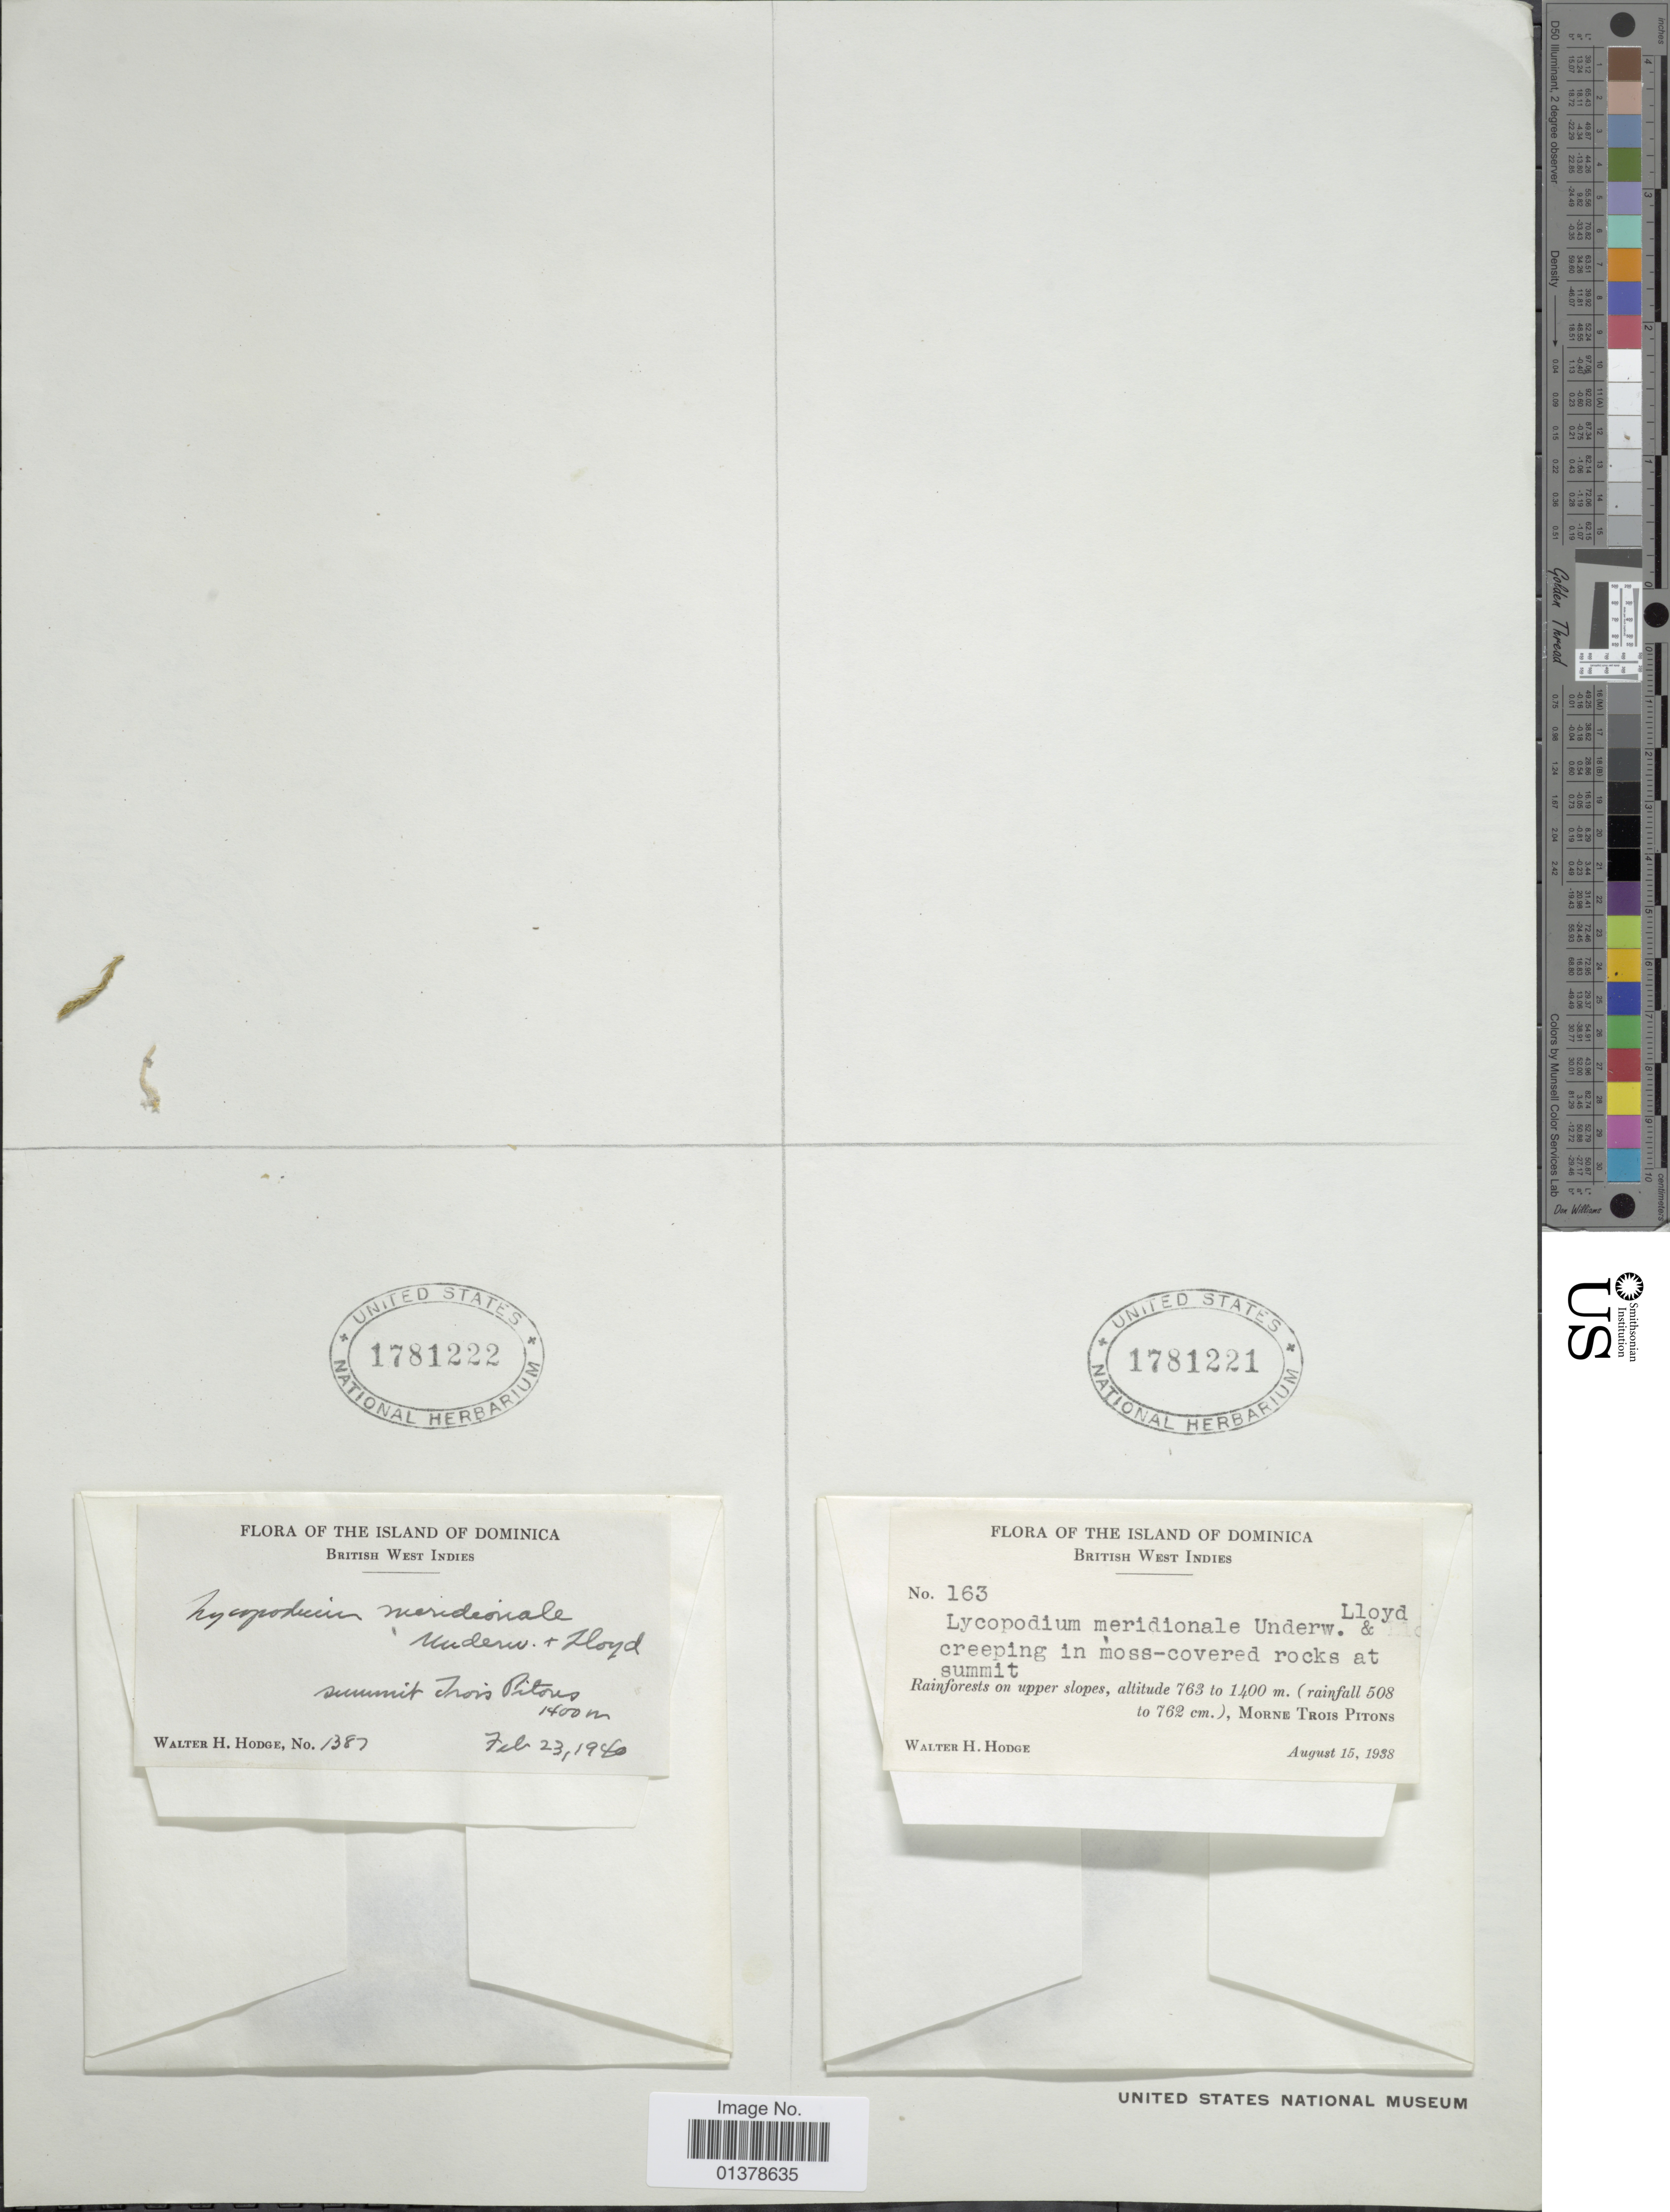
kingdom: Plantae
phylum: Tracheophyta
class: Lycopodiopsida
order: Lycopodiales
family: Lycopodiaceae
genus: Pseudolycopodiella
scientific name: Pseudolycopodiella meridionalis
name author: (Underw. & F.E. Lloyd) Holub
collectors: W. Hodge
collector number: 163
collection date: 1938-08-15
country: Dominica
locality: British West Indies, Rainforest on upper slopesm Morne Trois Pitons, rainfall 508 to 762cm).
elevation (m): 763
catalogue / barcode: US 1781221